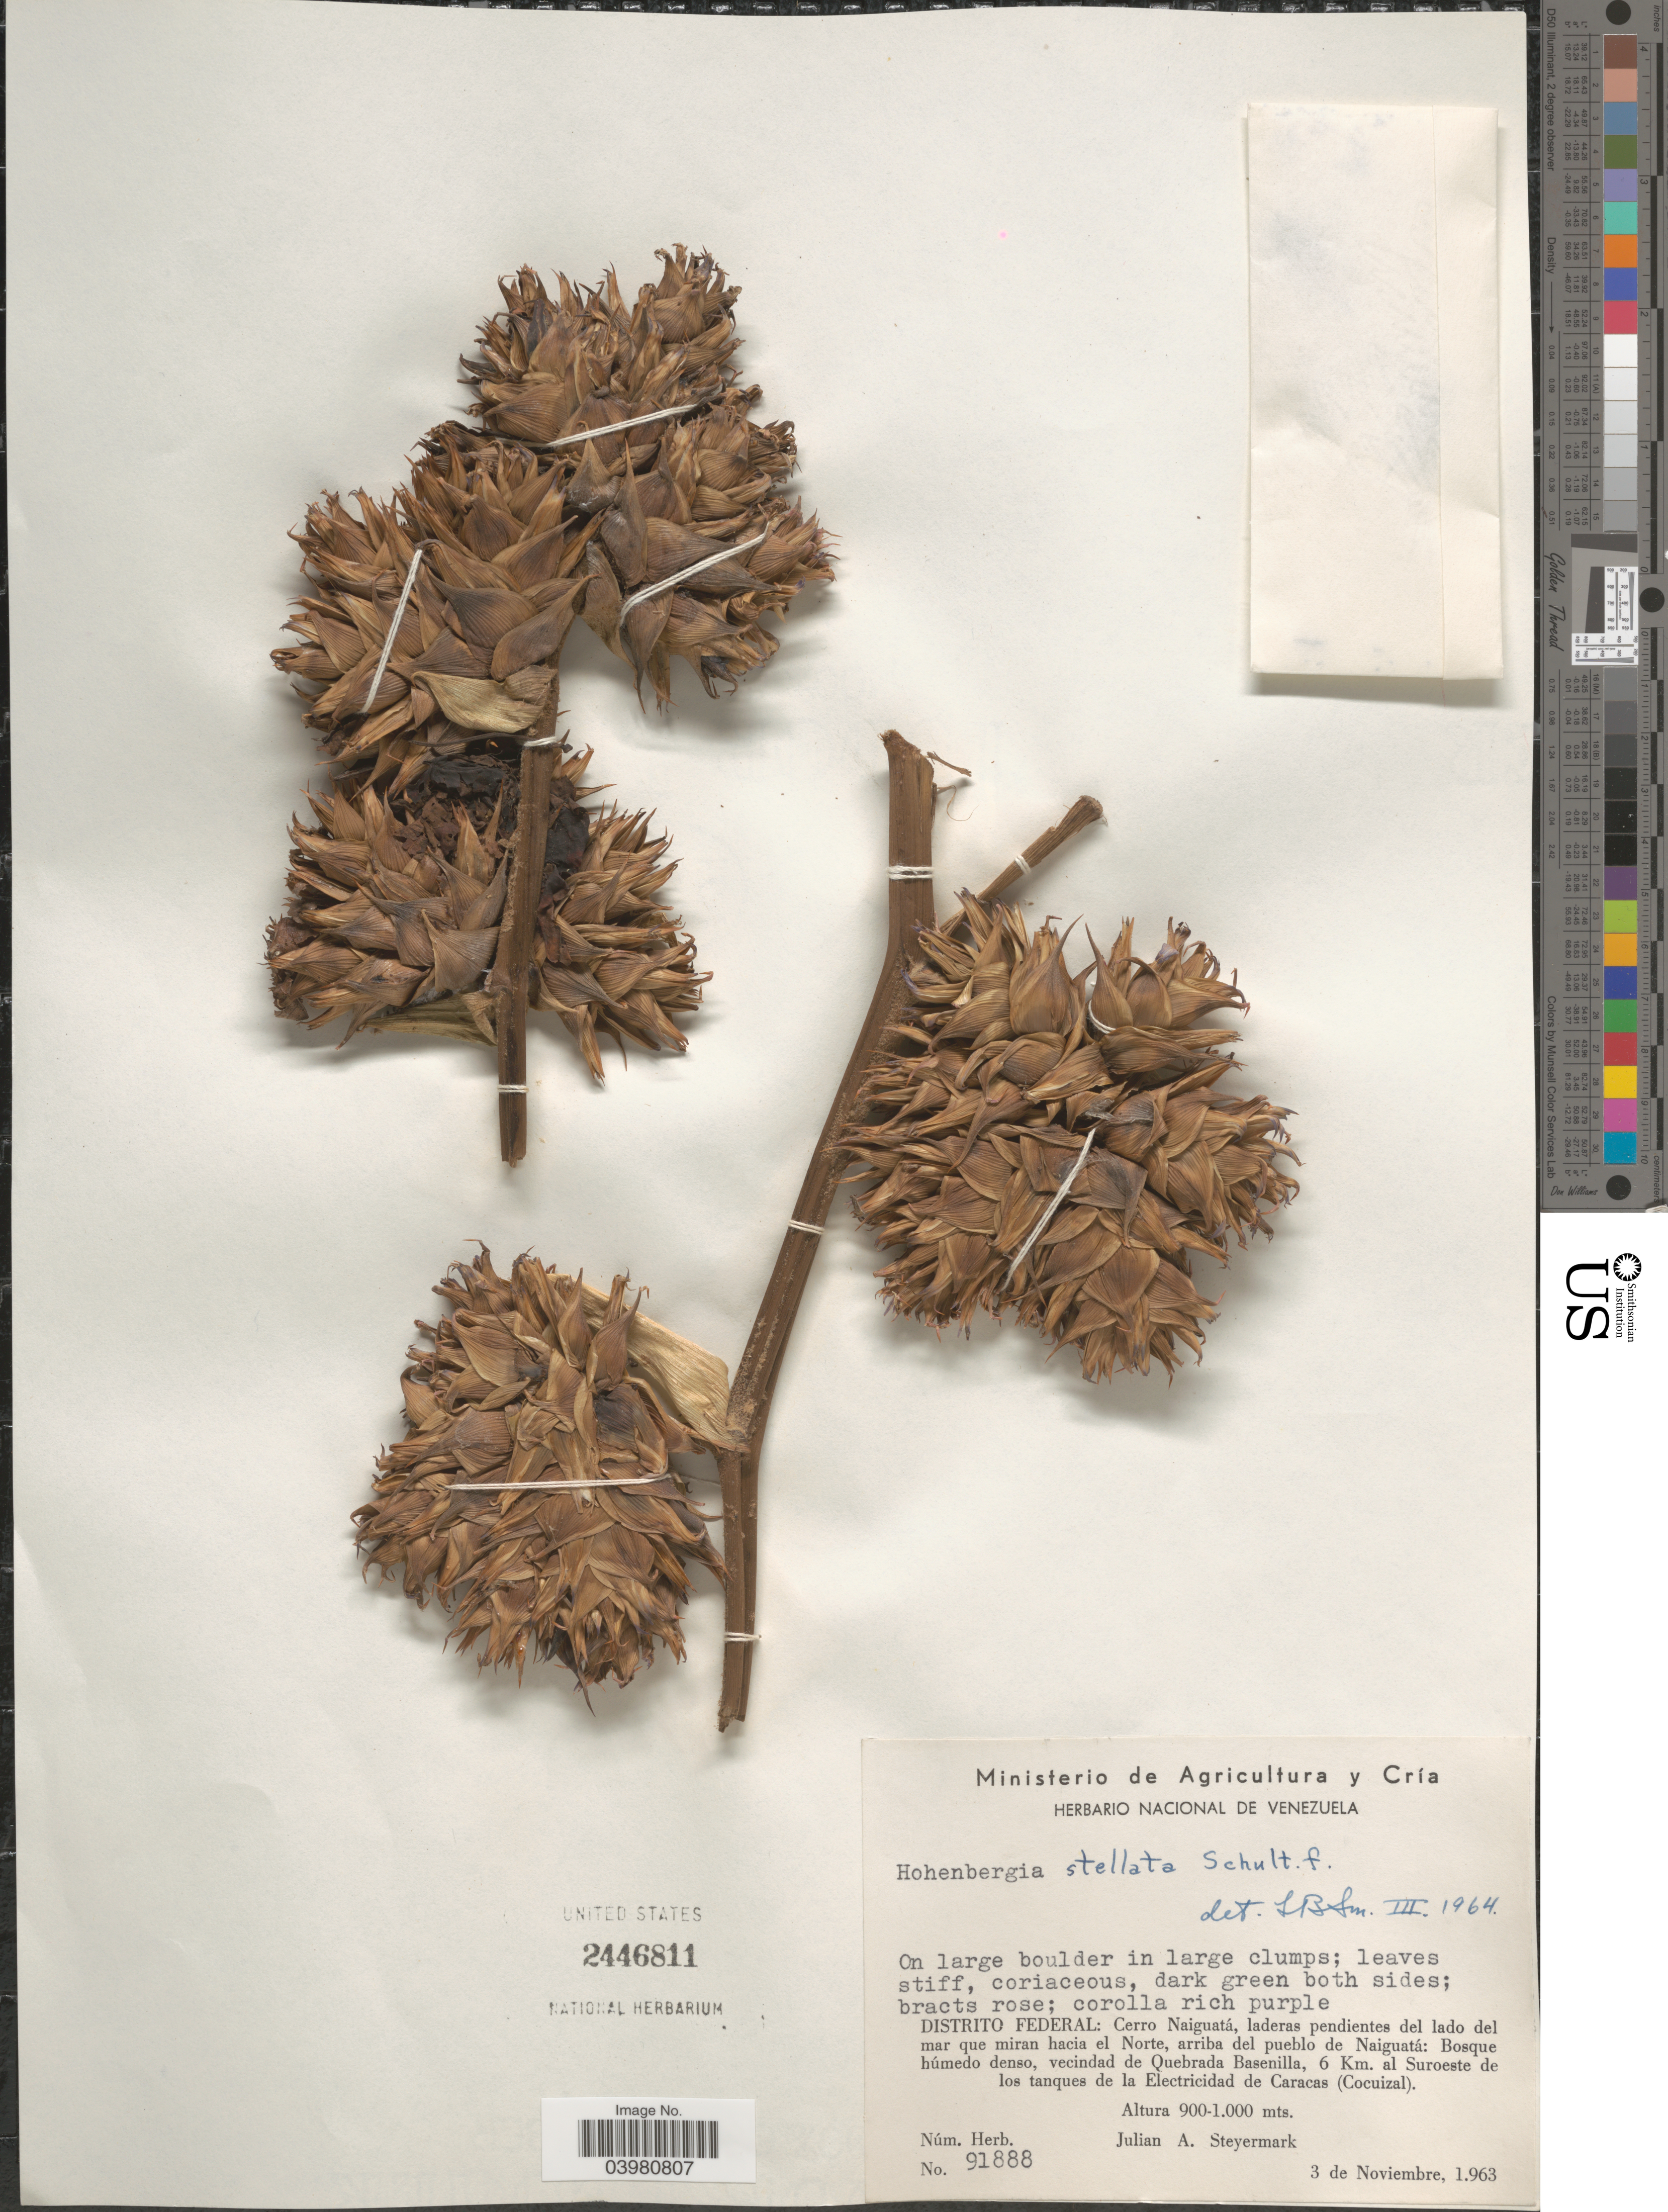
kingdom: Plantae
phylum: Tracheophyta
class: Liliopsida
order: Poales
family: Bromeliaceae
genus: Hohenbergia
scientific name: Hohenbergia stellata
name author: Schult. & Schult. f.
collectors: J. Steyermark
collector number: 91888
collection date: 1963-11-03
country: Venezuela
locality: Distrito Federal: Cerro Naiguatá, laderas pendientes del lado del mar que miran hacia el Norte, arriba del pueblo de Naiguatá: Bosque húmedo denso, vecindad de Quebrada Basenilla, 6 Km. al Suroeste de los tanques de la Electricidad de Caracas (Cocuizal).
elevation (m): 900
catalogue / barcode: US 2446811